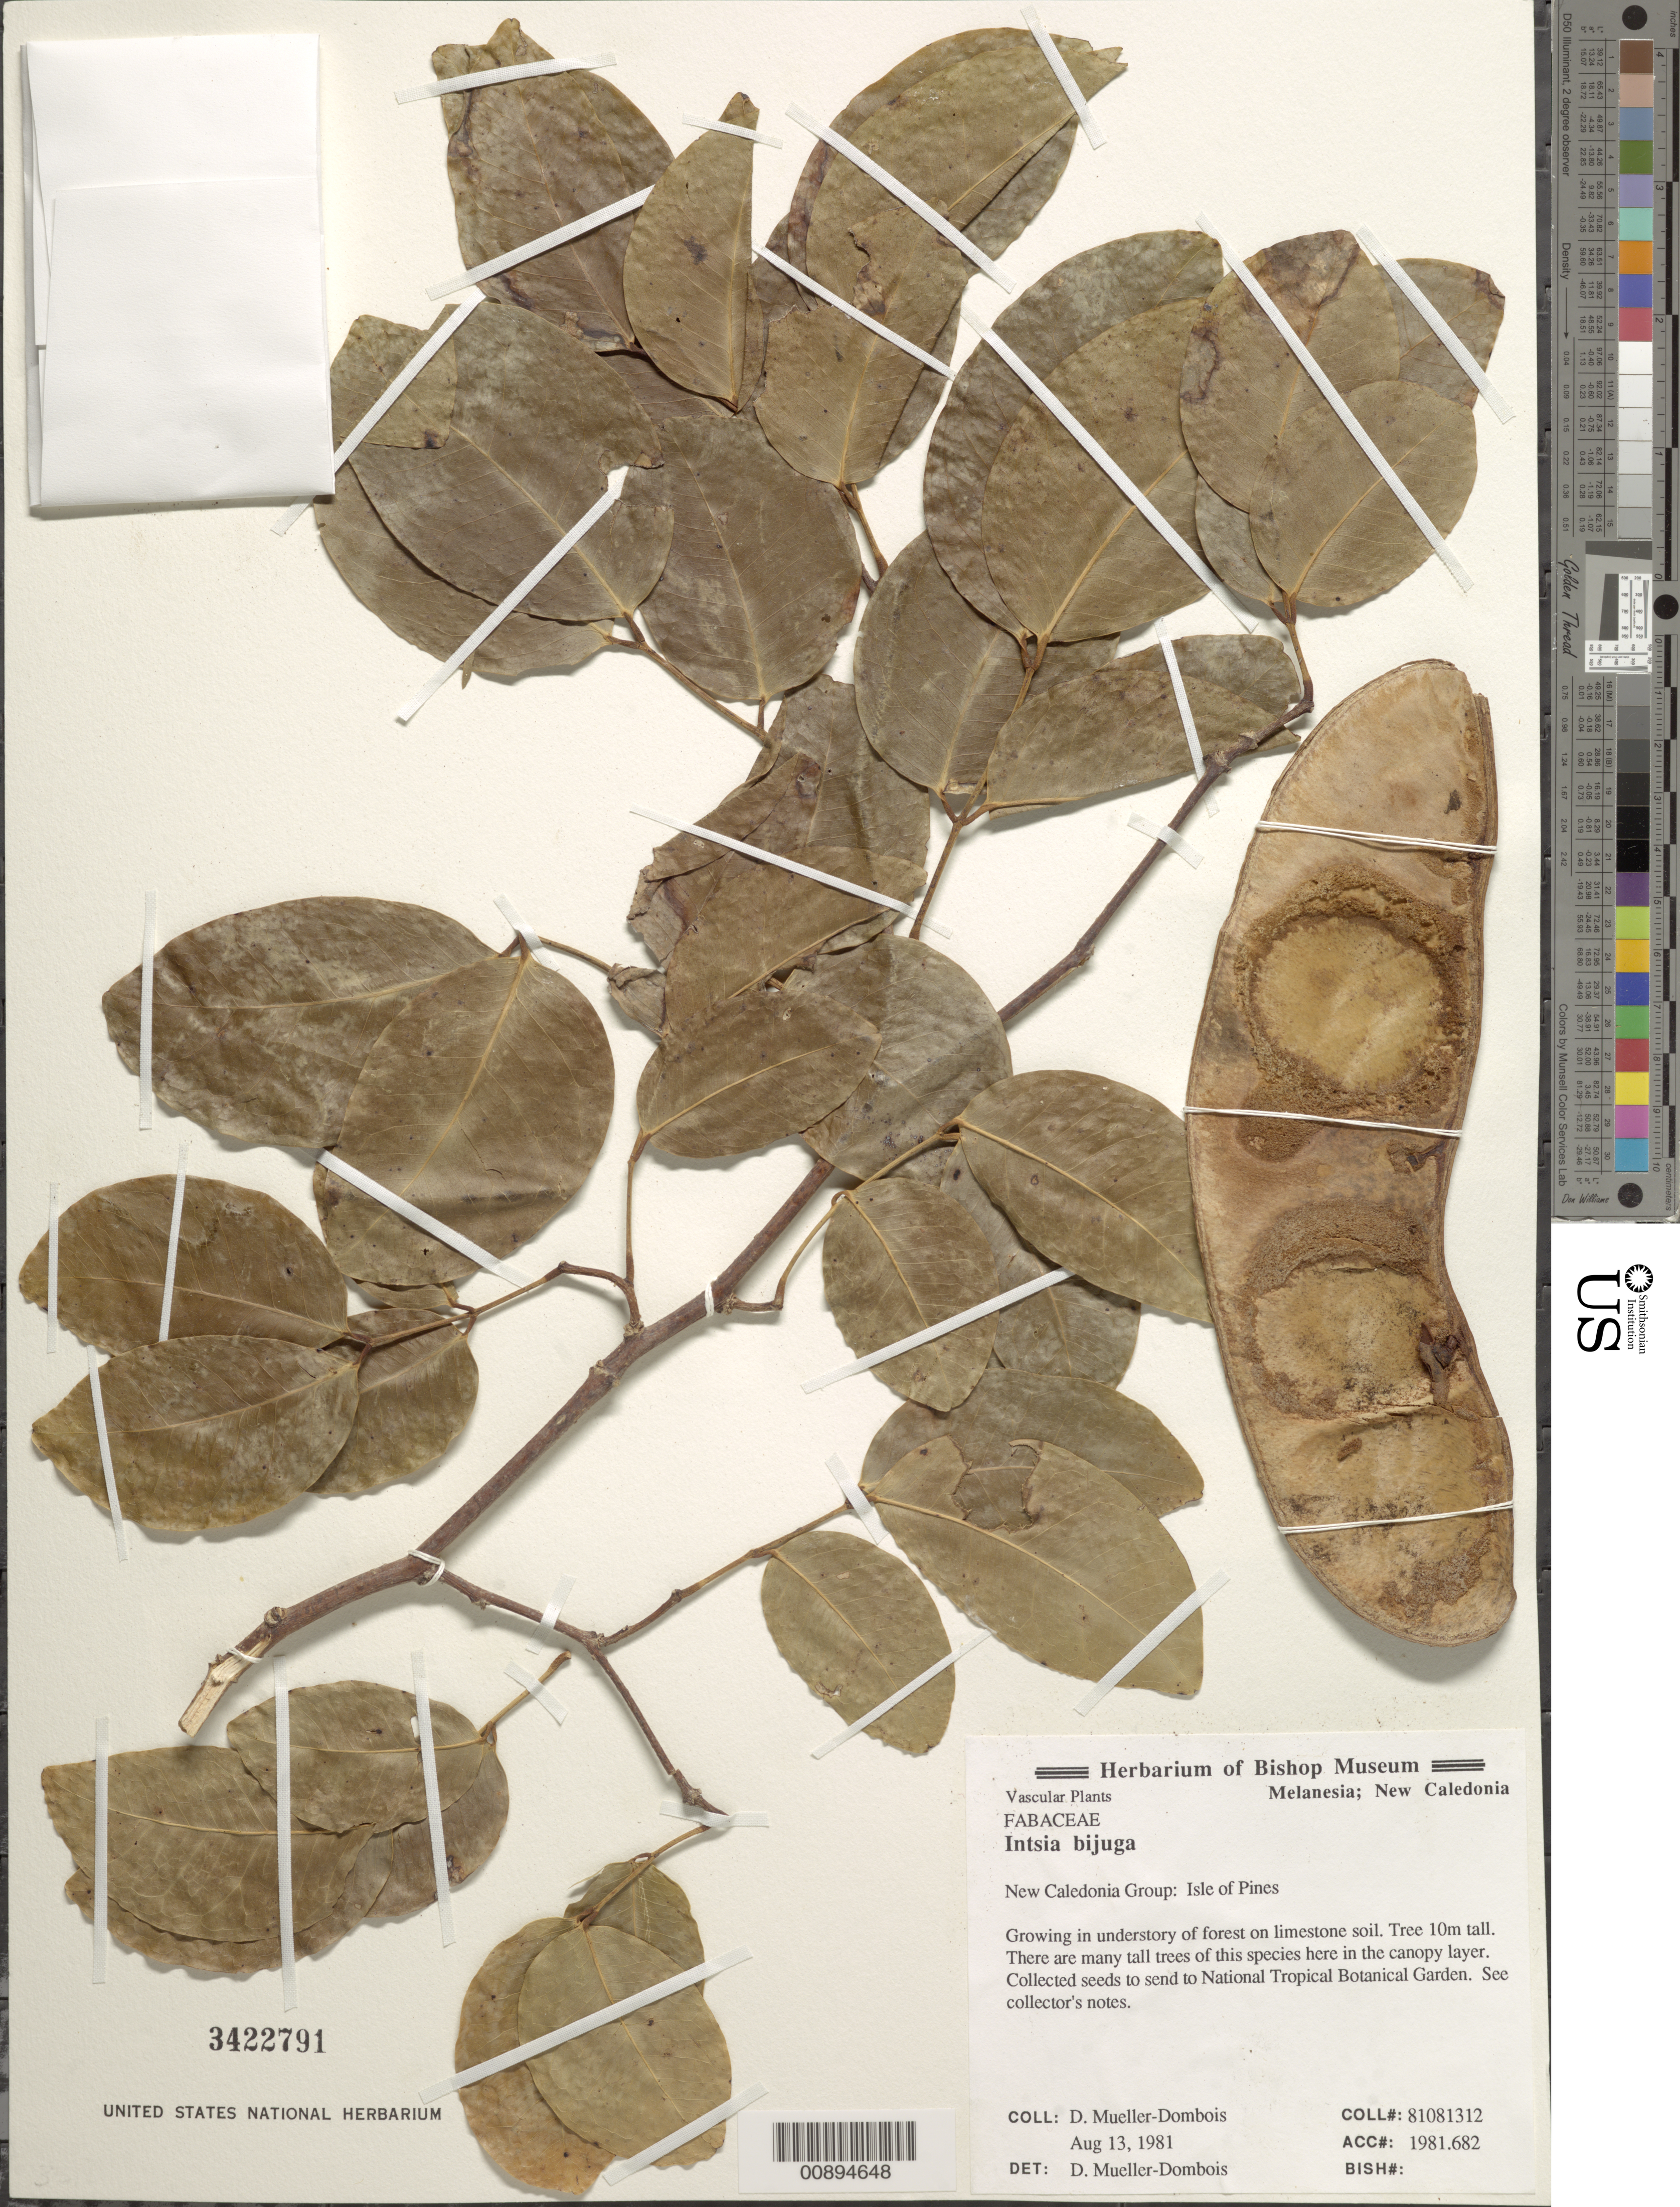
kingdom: Plantae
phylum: Tracheophyta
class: Magnoliopsida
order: Fabales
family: Fabaceae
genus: Intsia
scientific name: Intsia bijuga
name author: (Colebr.) Kuntze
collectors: D. Mueller-Dombois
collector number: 81081312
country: New Caledonia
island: Isle of Pines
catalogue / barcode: US 3422791